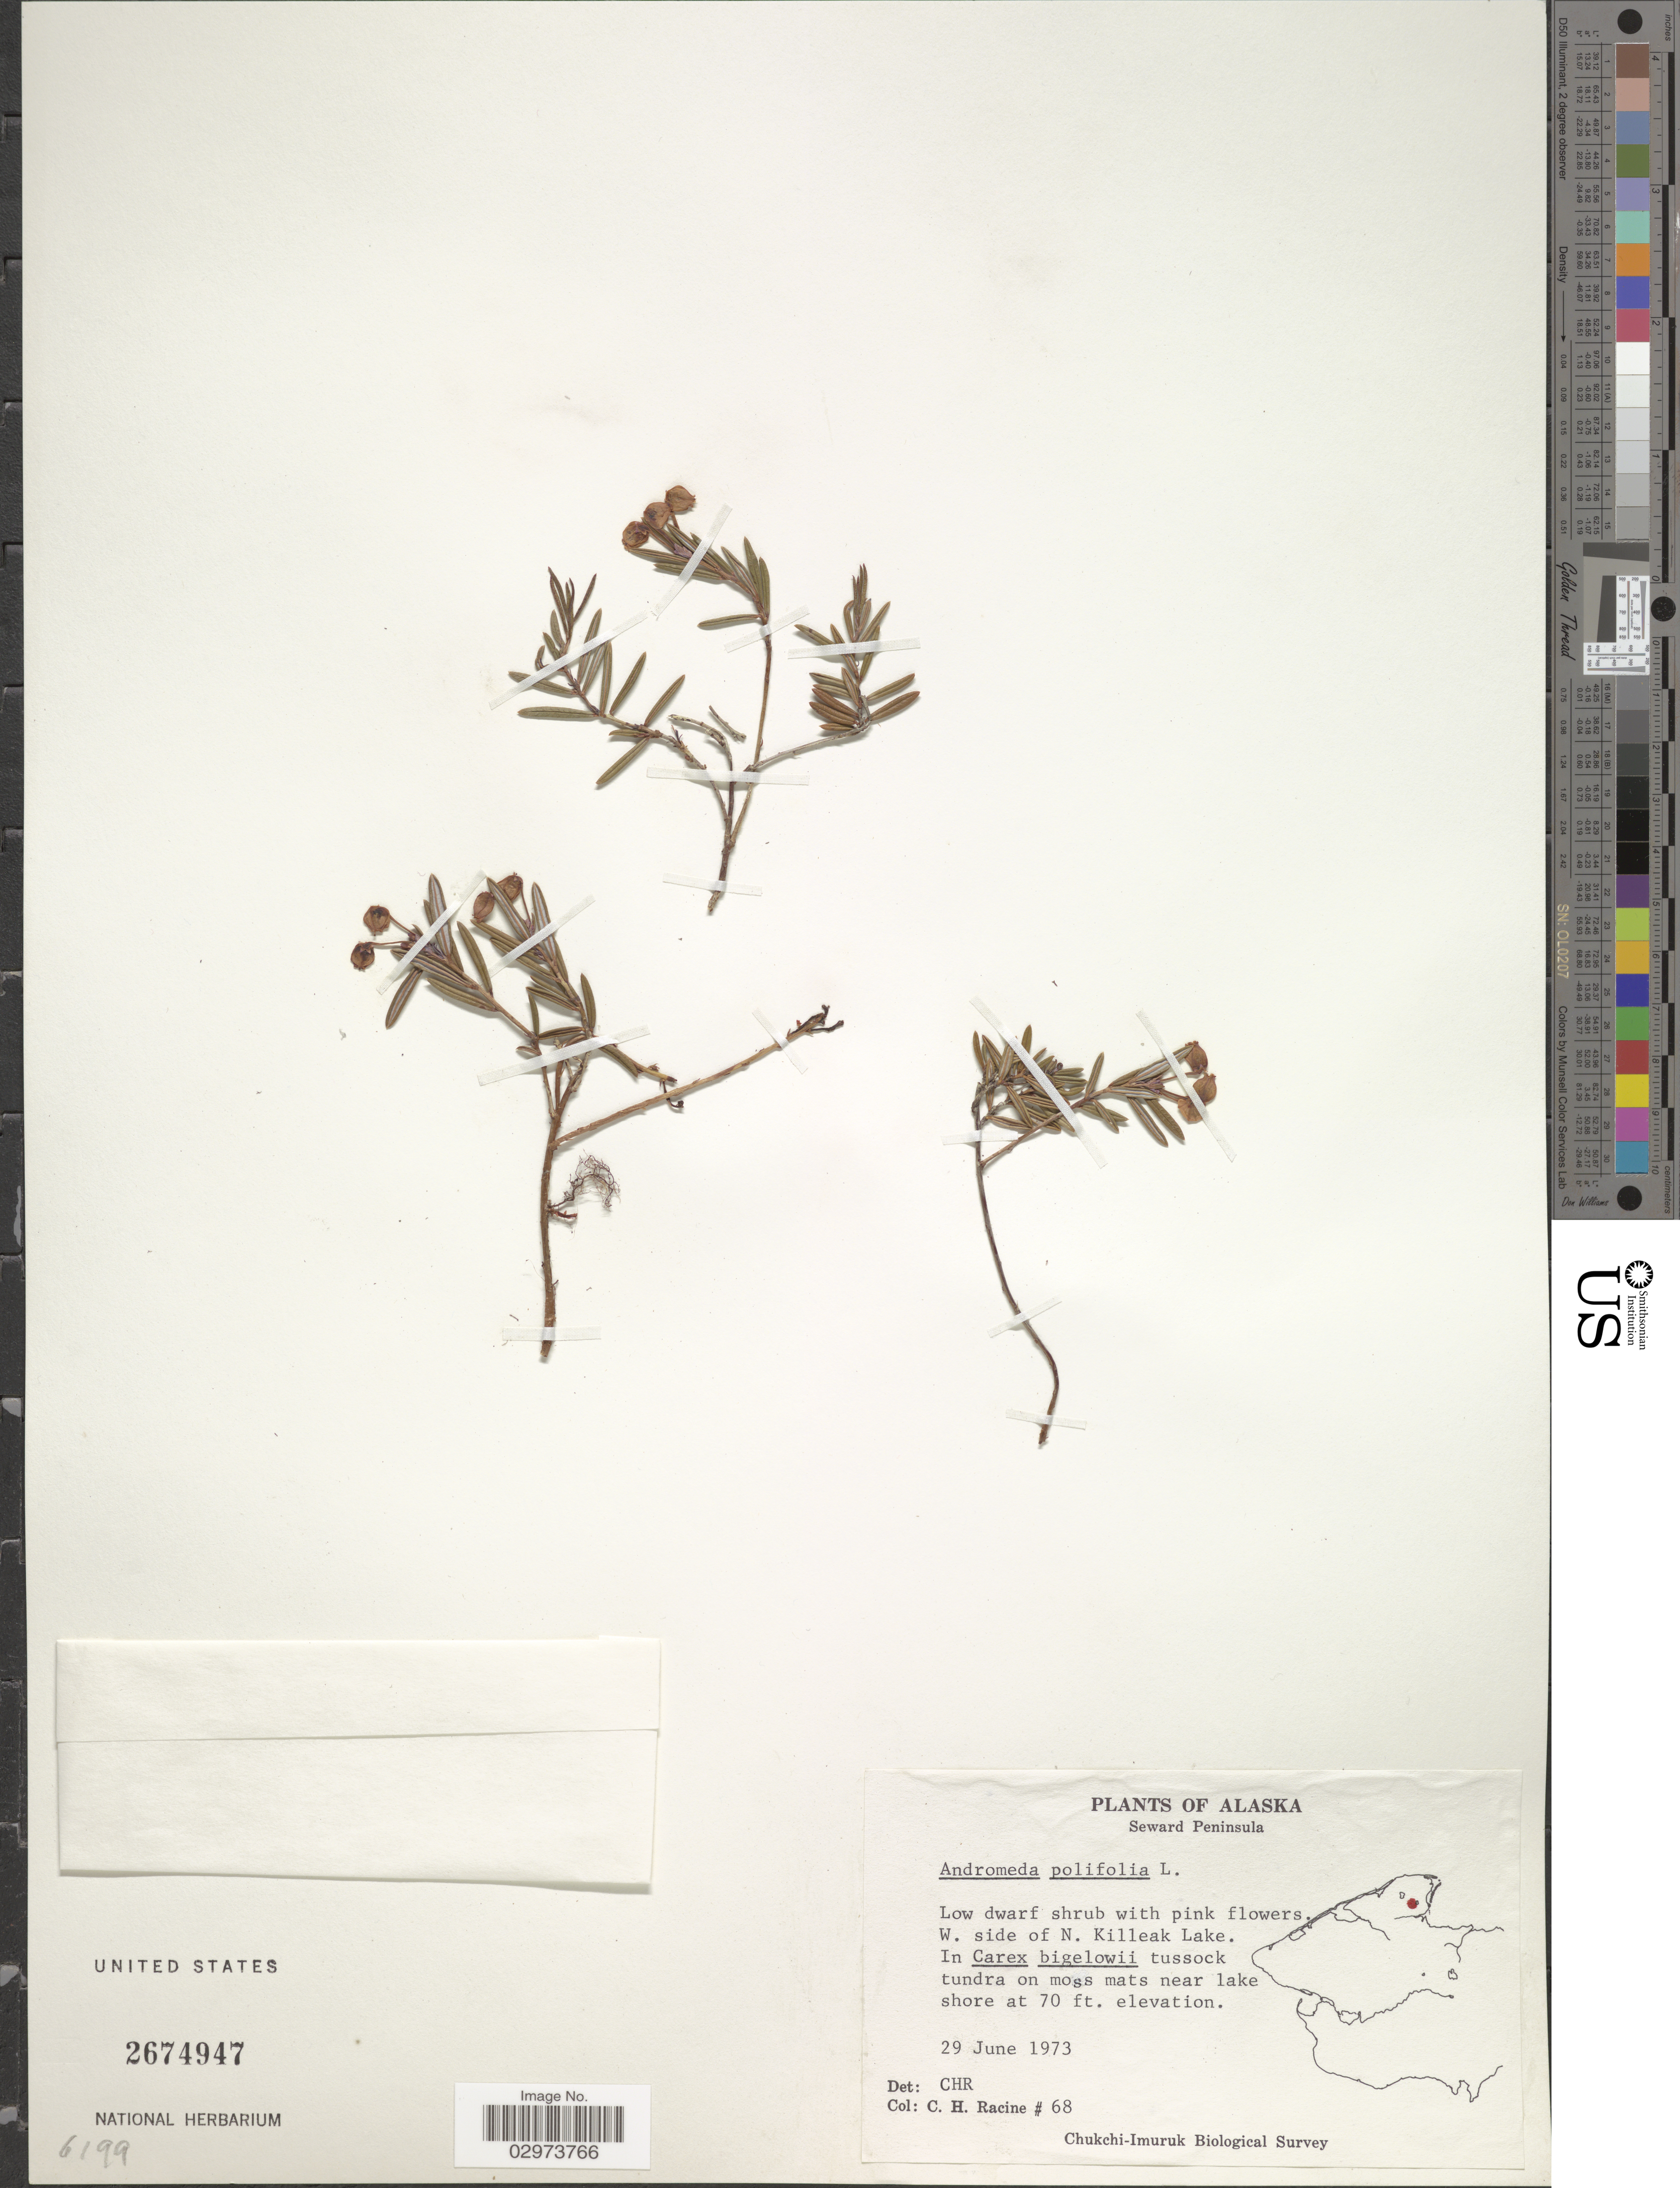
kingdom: Plantae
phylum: Tracheophyta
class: Magnoliopsida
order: Ericales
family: Ericaceae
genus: Andromeda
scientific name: Andromeda polifolia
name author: L.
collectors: C. Racine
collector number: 68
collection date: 1973-06-29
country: United States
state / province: Alaska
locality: Seward Peninsula. W. side of N. Killeak Lake. Chukchi-Imuruk.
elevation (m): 21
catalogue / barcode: US 2674947